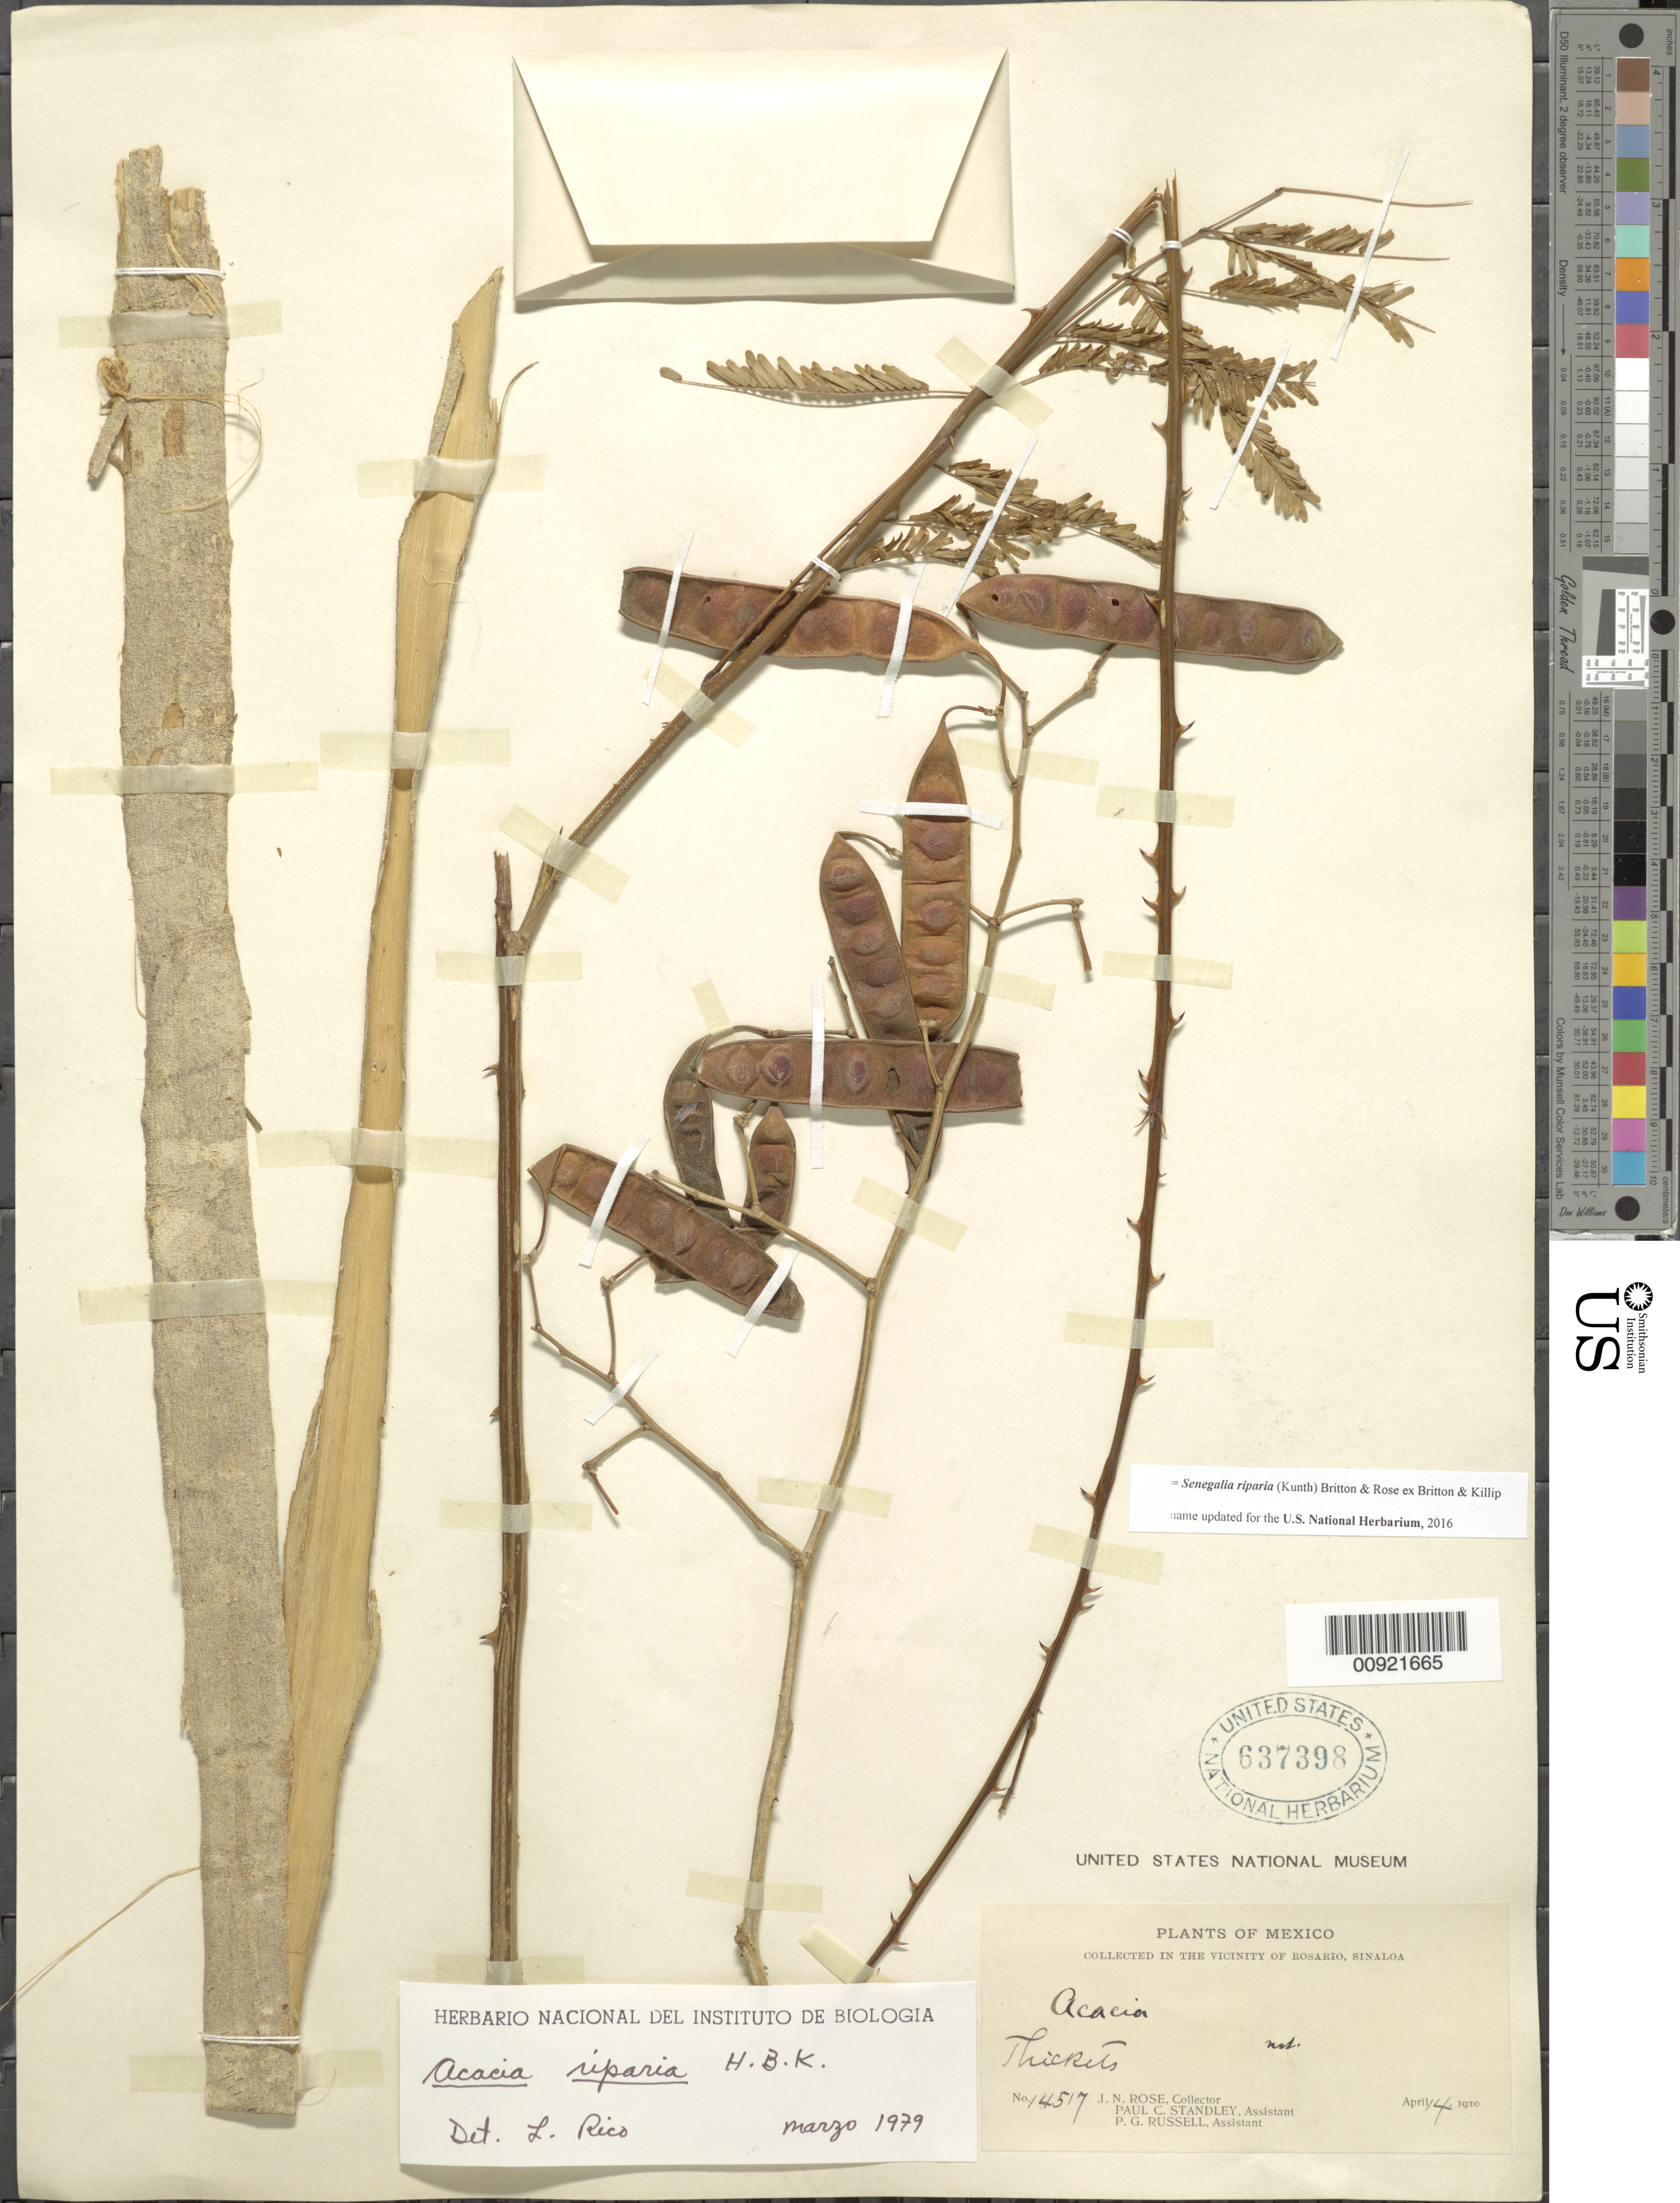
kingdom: Plantae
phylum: Tracheophyta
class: Magnoliopsida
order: Fabales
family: Fabaceae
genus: Senegalia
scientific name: Senegalia riparia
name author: (Kunth) Britton & Rose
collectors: J. N. Rose, P. C. Standley & P. G. Russell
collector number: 14517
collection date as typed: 14 Apr 1910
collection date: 1910-04-14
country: Mexico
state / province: Sinaloa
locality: In the vicinity of Rosario, Sinaloa.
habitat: Thickets.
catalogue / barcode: US 637398